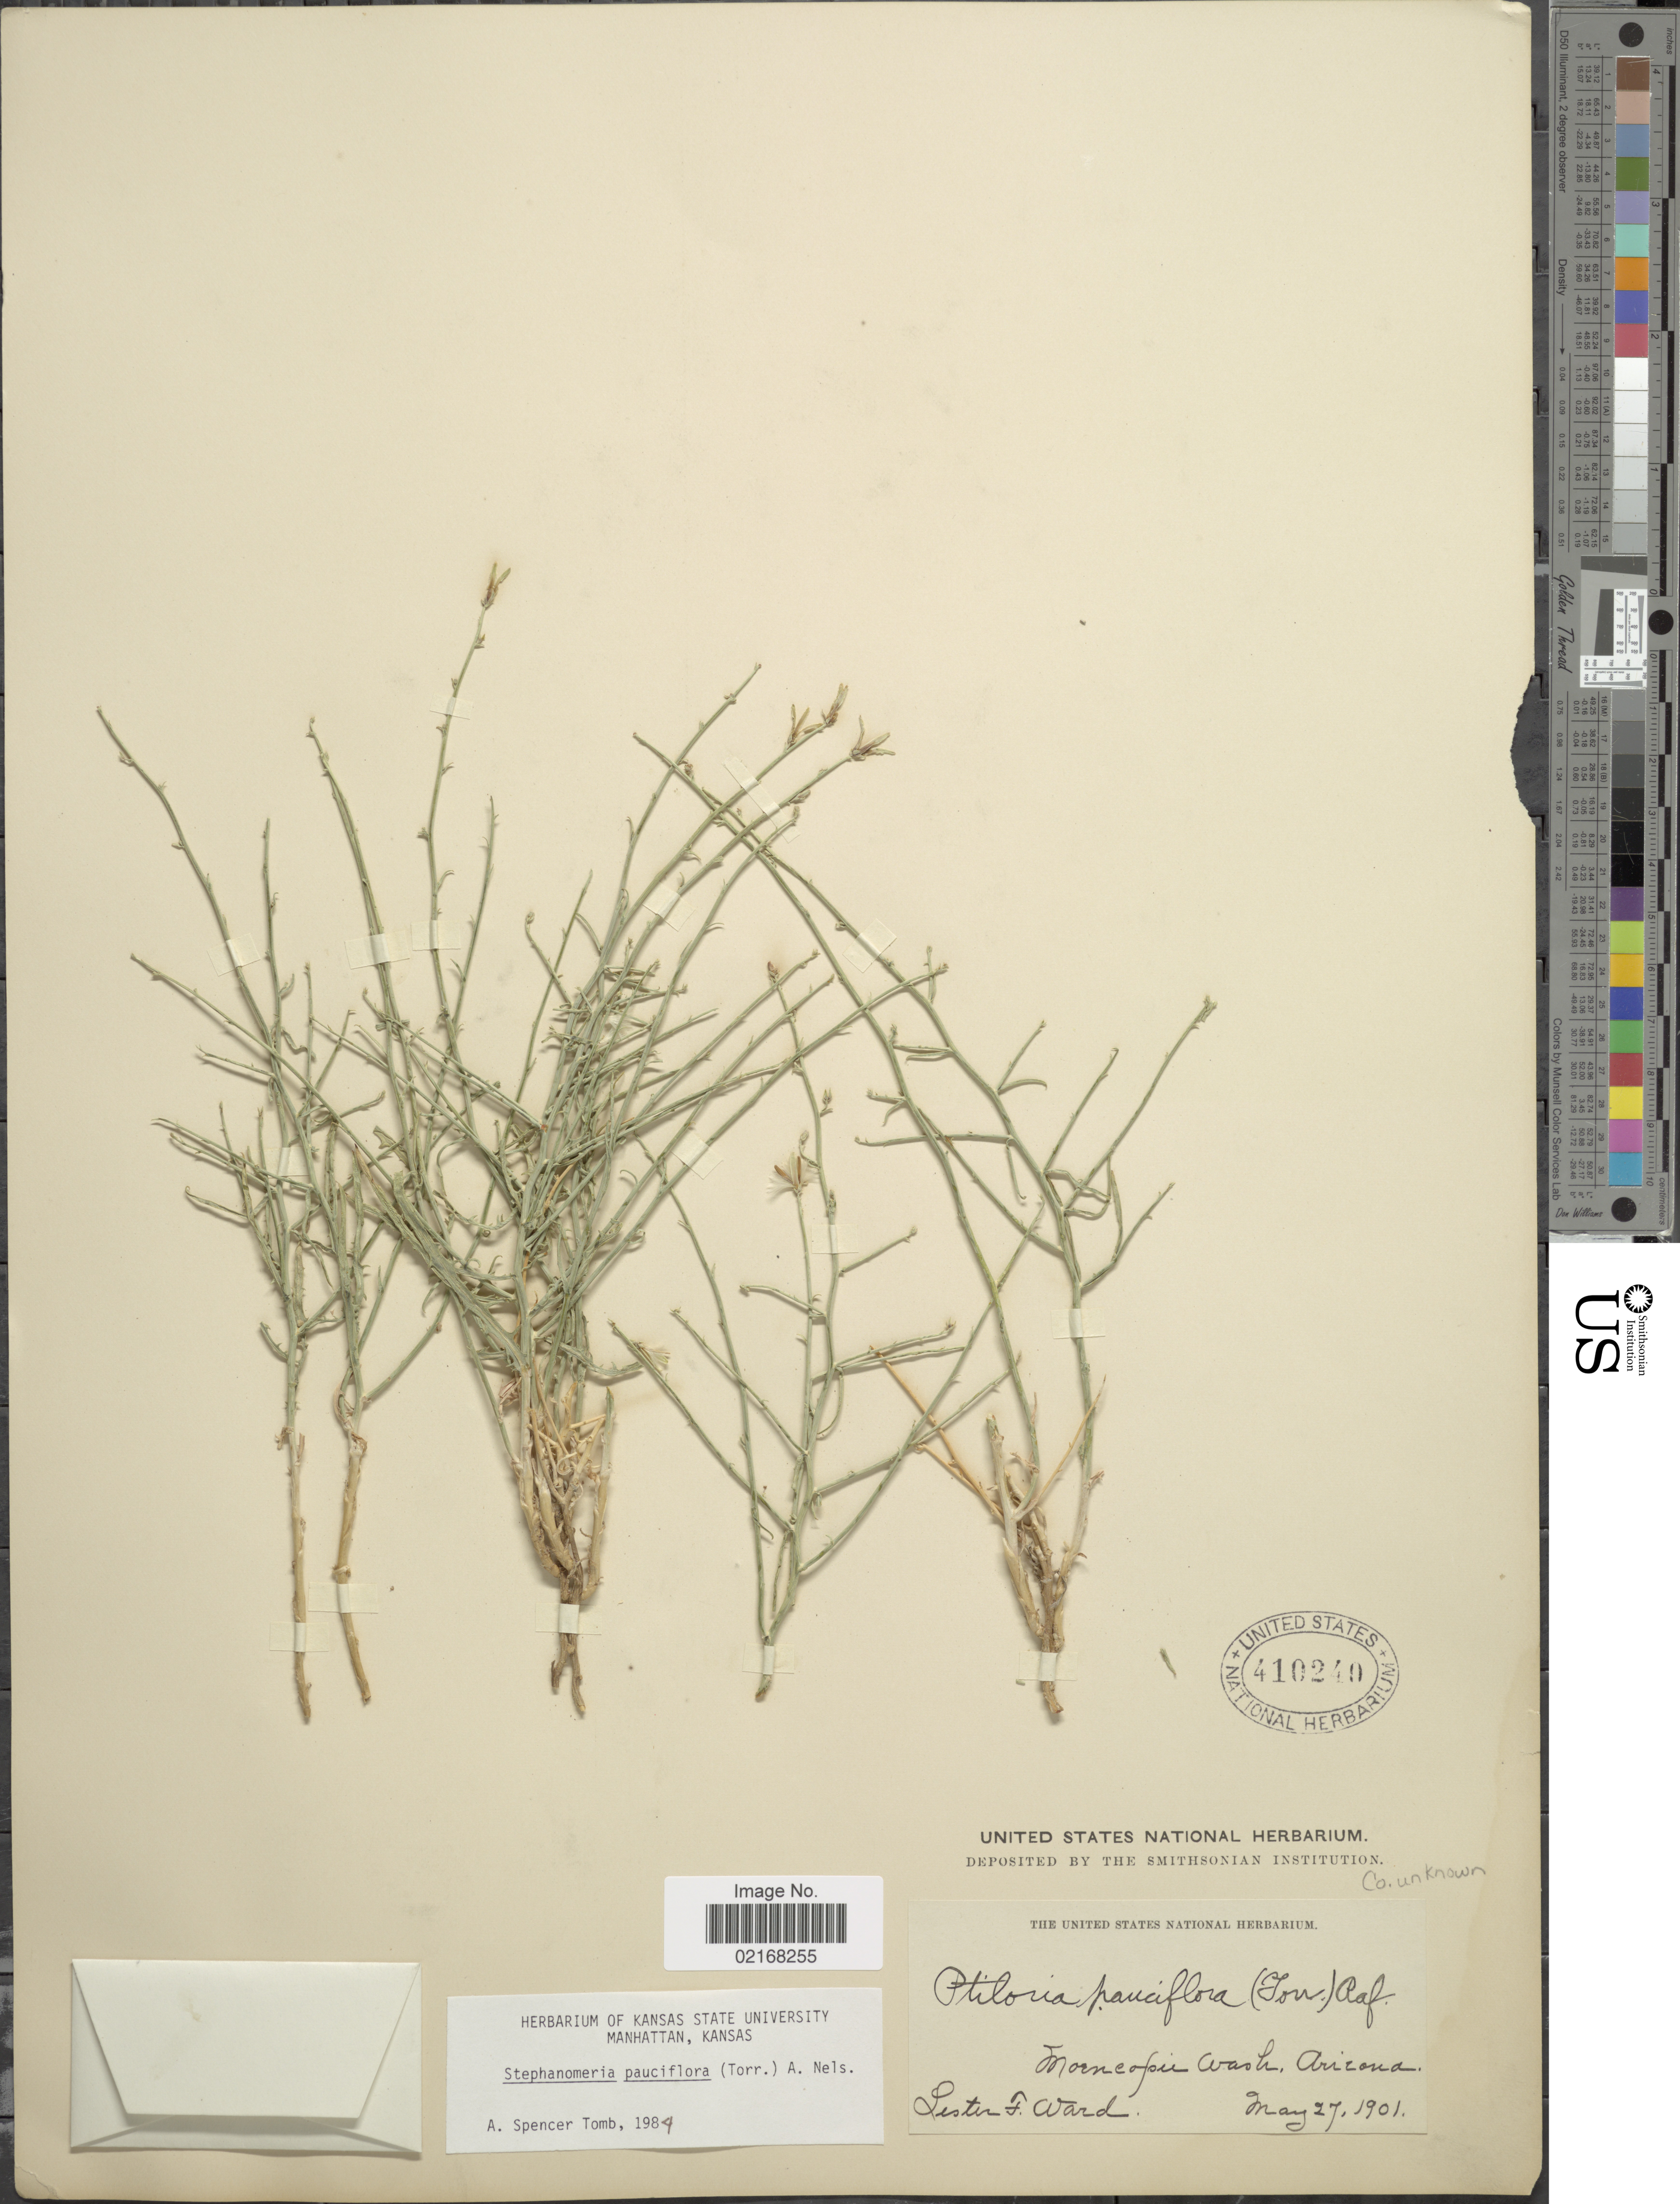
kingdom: Plantae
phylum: Tracheophyta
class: Magnoliopsida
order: Asterales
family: Asteraceae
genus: Stephanomeria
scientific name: Stephanomeria pauciflora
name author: (Torr.) A. Nelson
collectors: L. F. Ward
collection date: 1901-05-27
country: United States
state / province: Arizona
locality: Moencopie Wash.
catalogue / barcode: US 410240